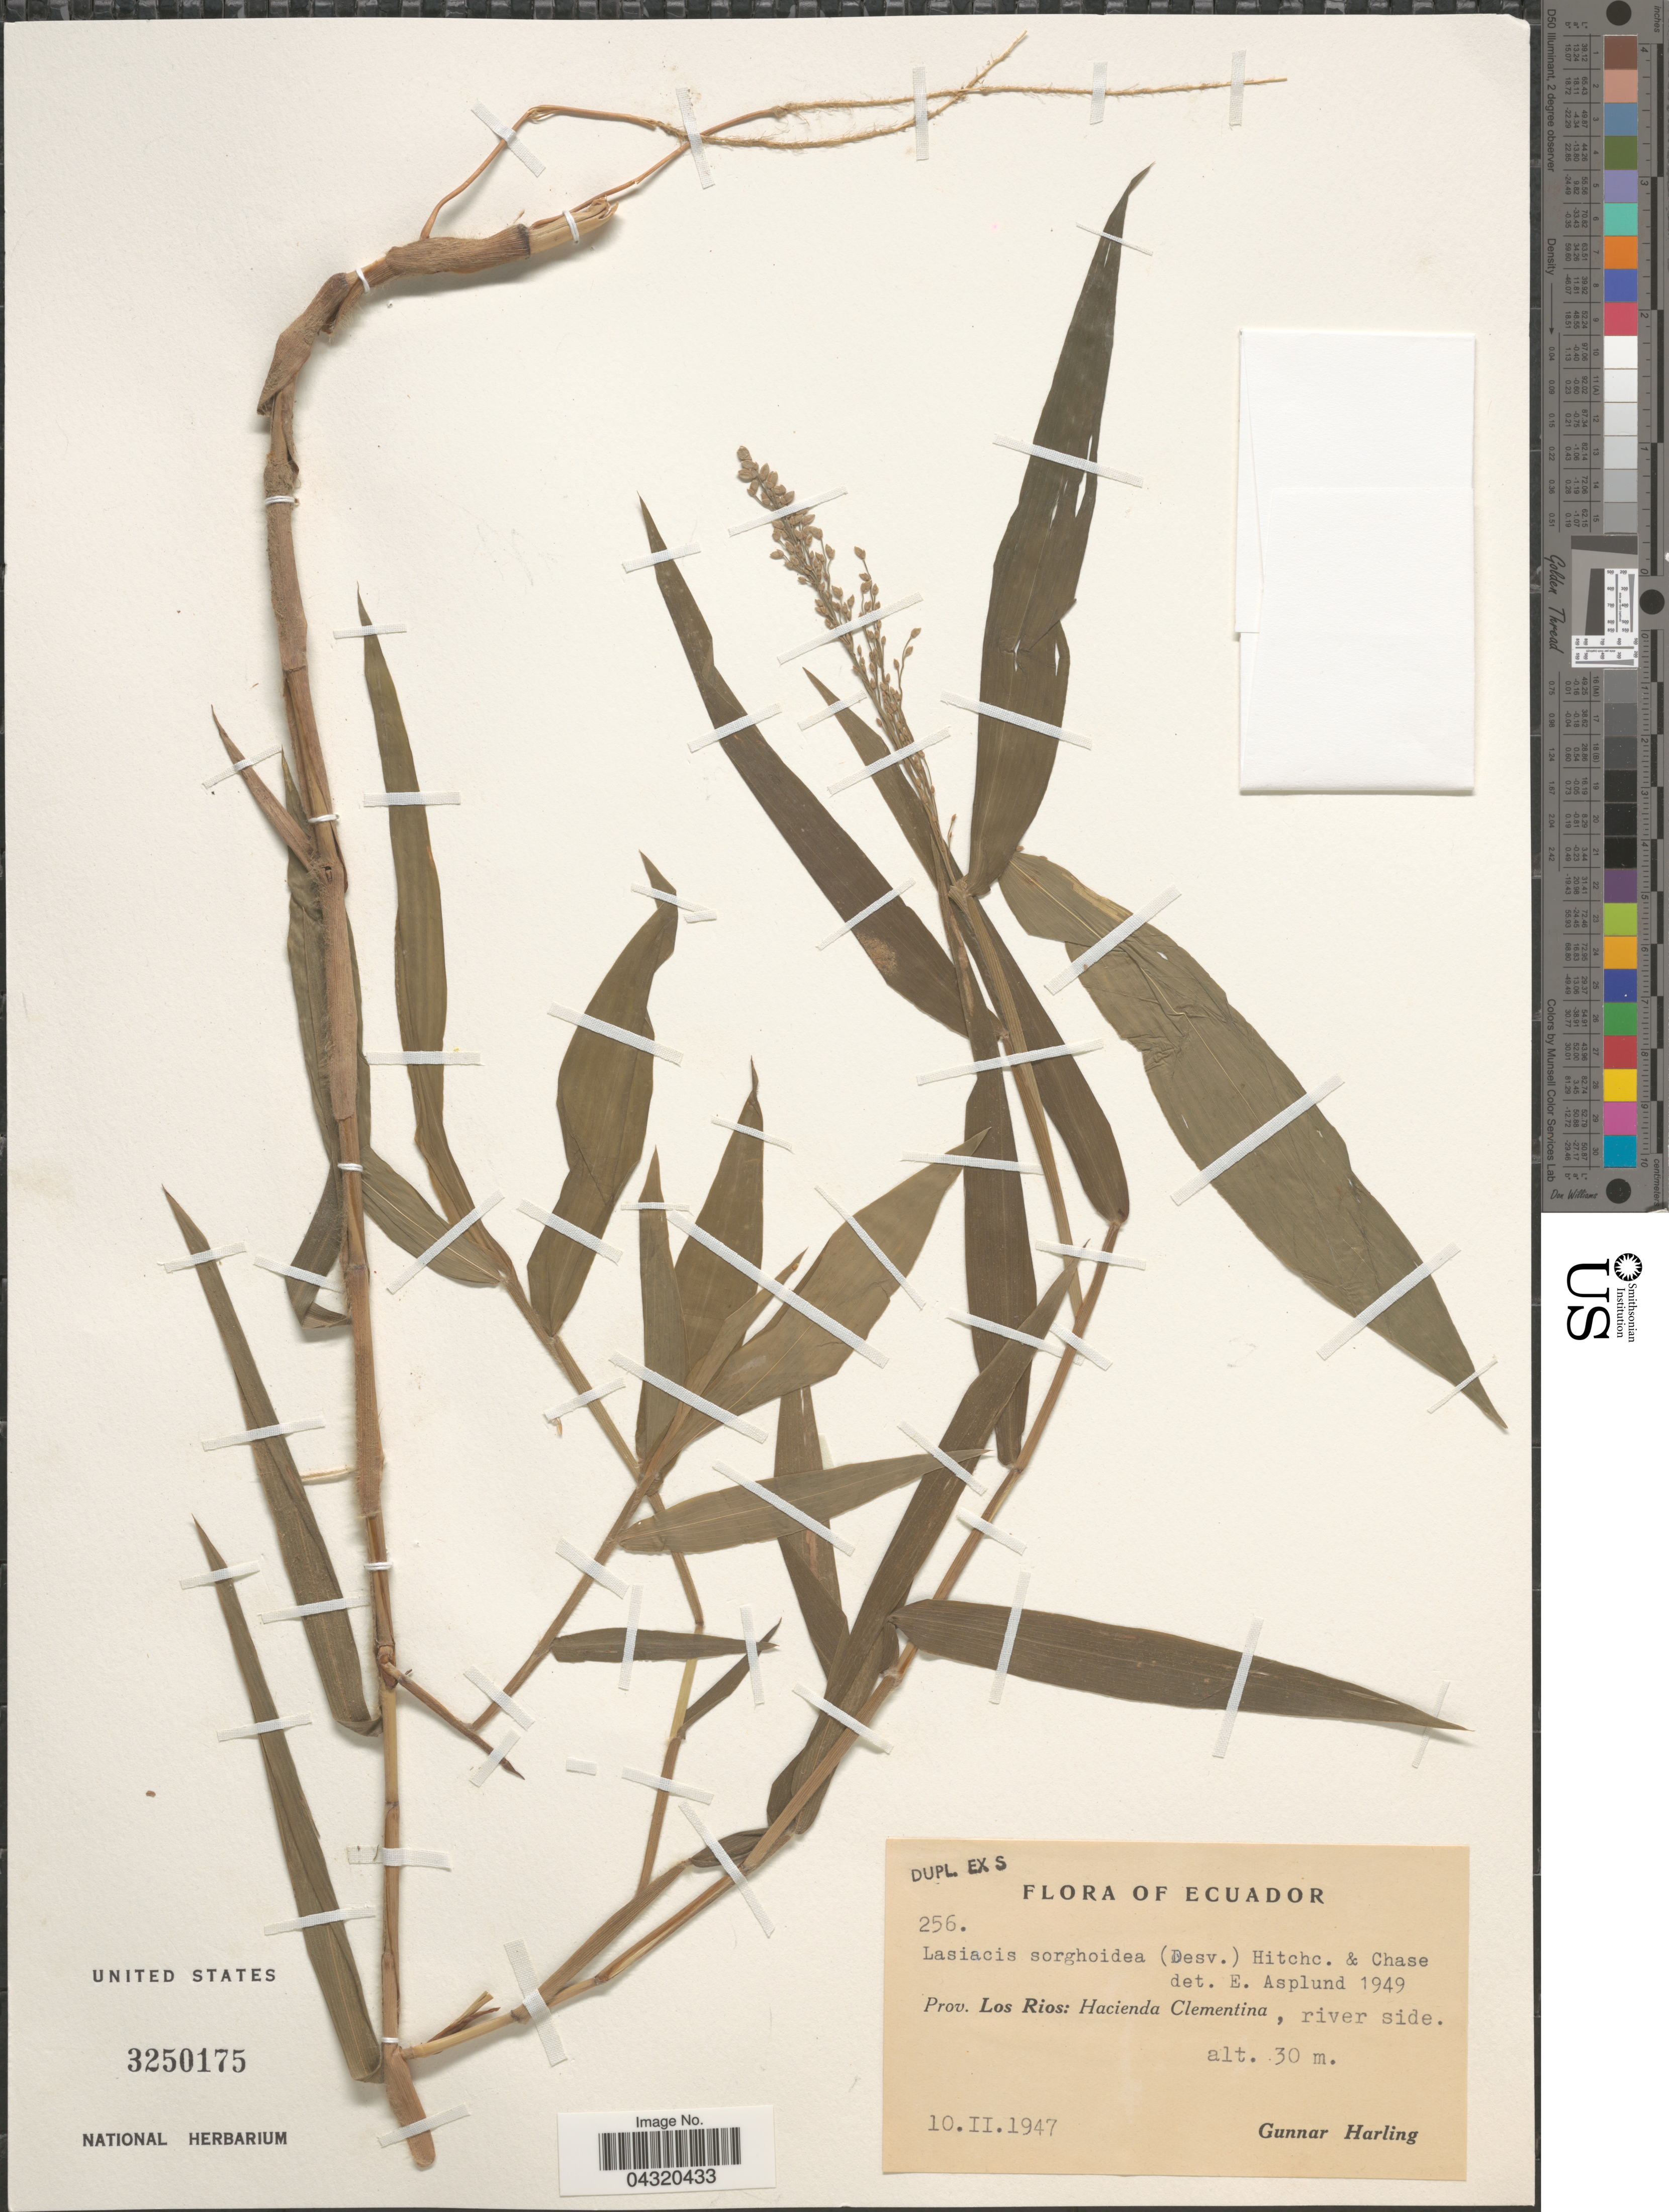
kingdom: Plantae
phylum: Tracheophyta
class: Liliopsida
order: Poales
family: Poaceae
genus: Lasiacis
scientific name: Lasiacis sorghoidea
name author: (Desv. ex Ham.) Hitchc. & Chase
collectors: G. Harling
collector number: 256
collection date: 1947-02-10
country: Ecuador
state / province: Los Ríos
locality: Hacienda Clementina, river side.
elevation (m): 30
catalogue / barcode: US 3250175